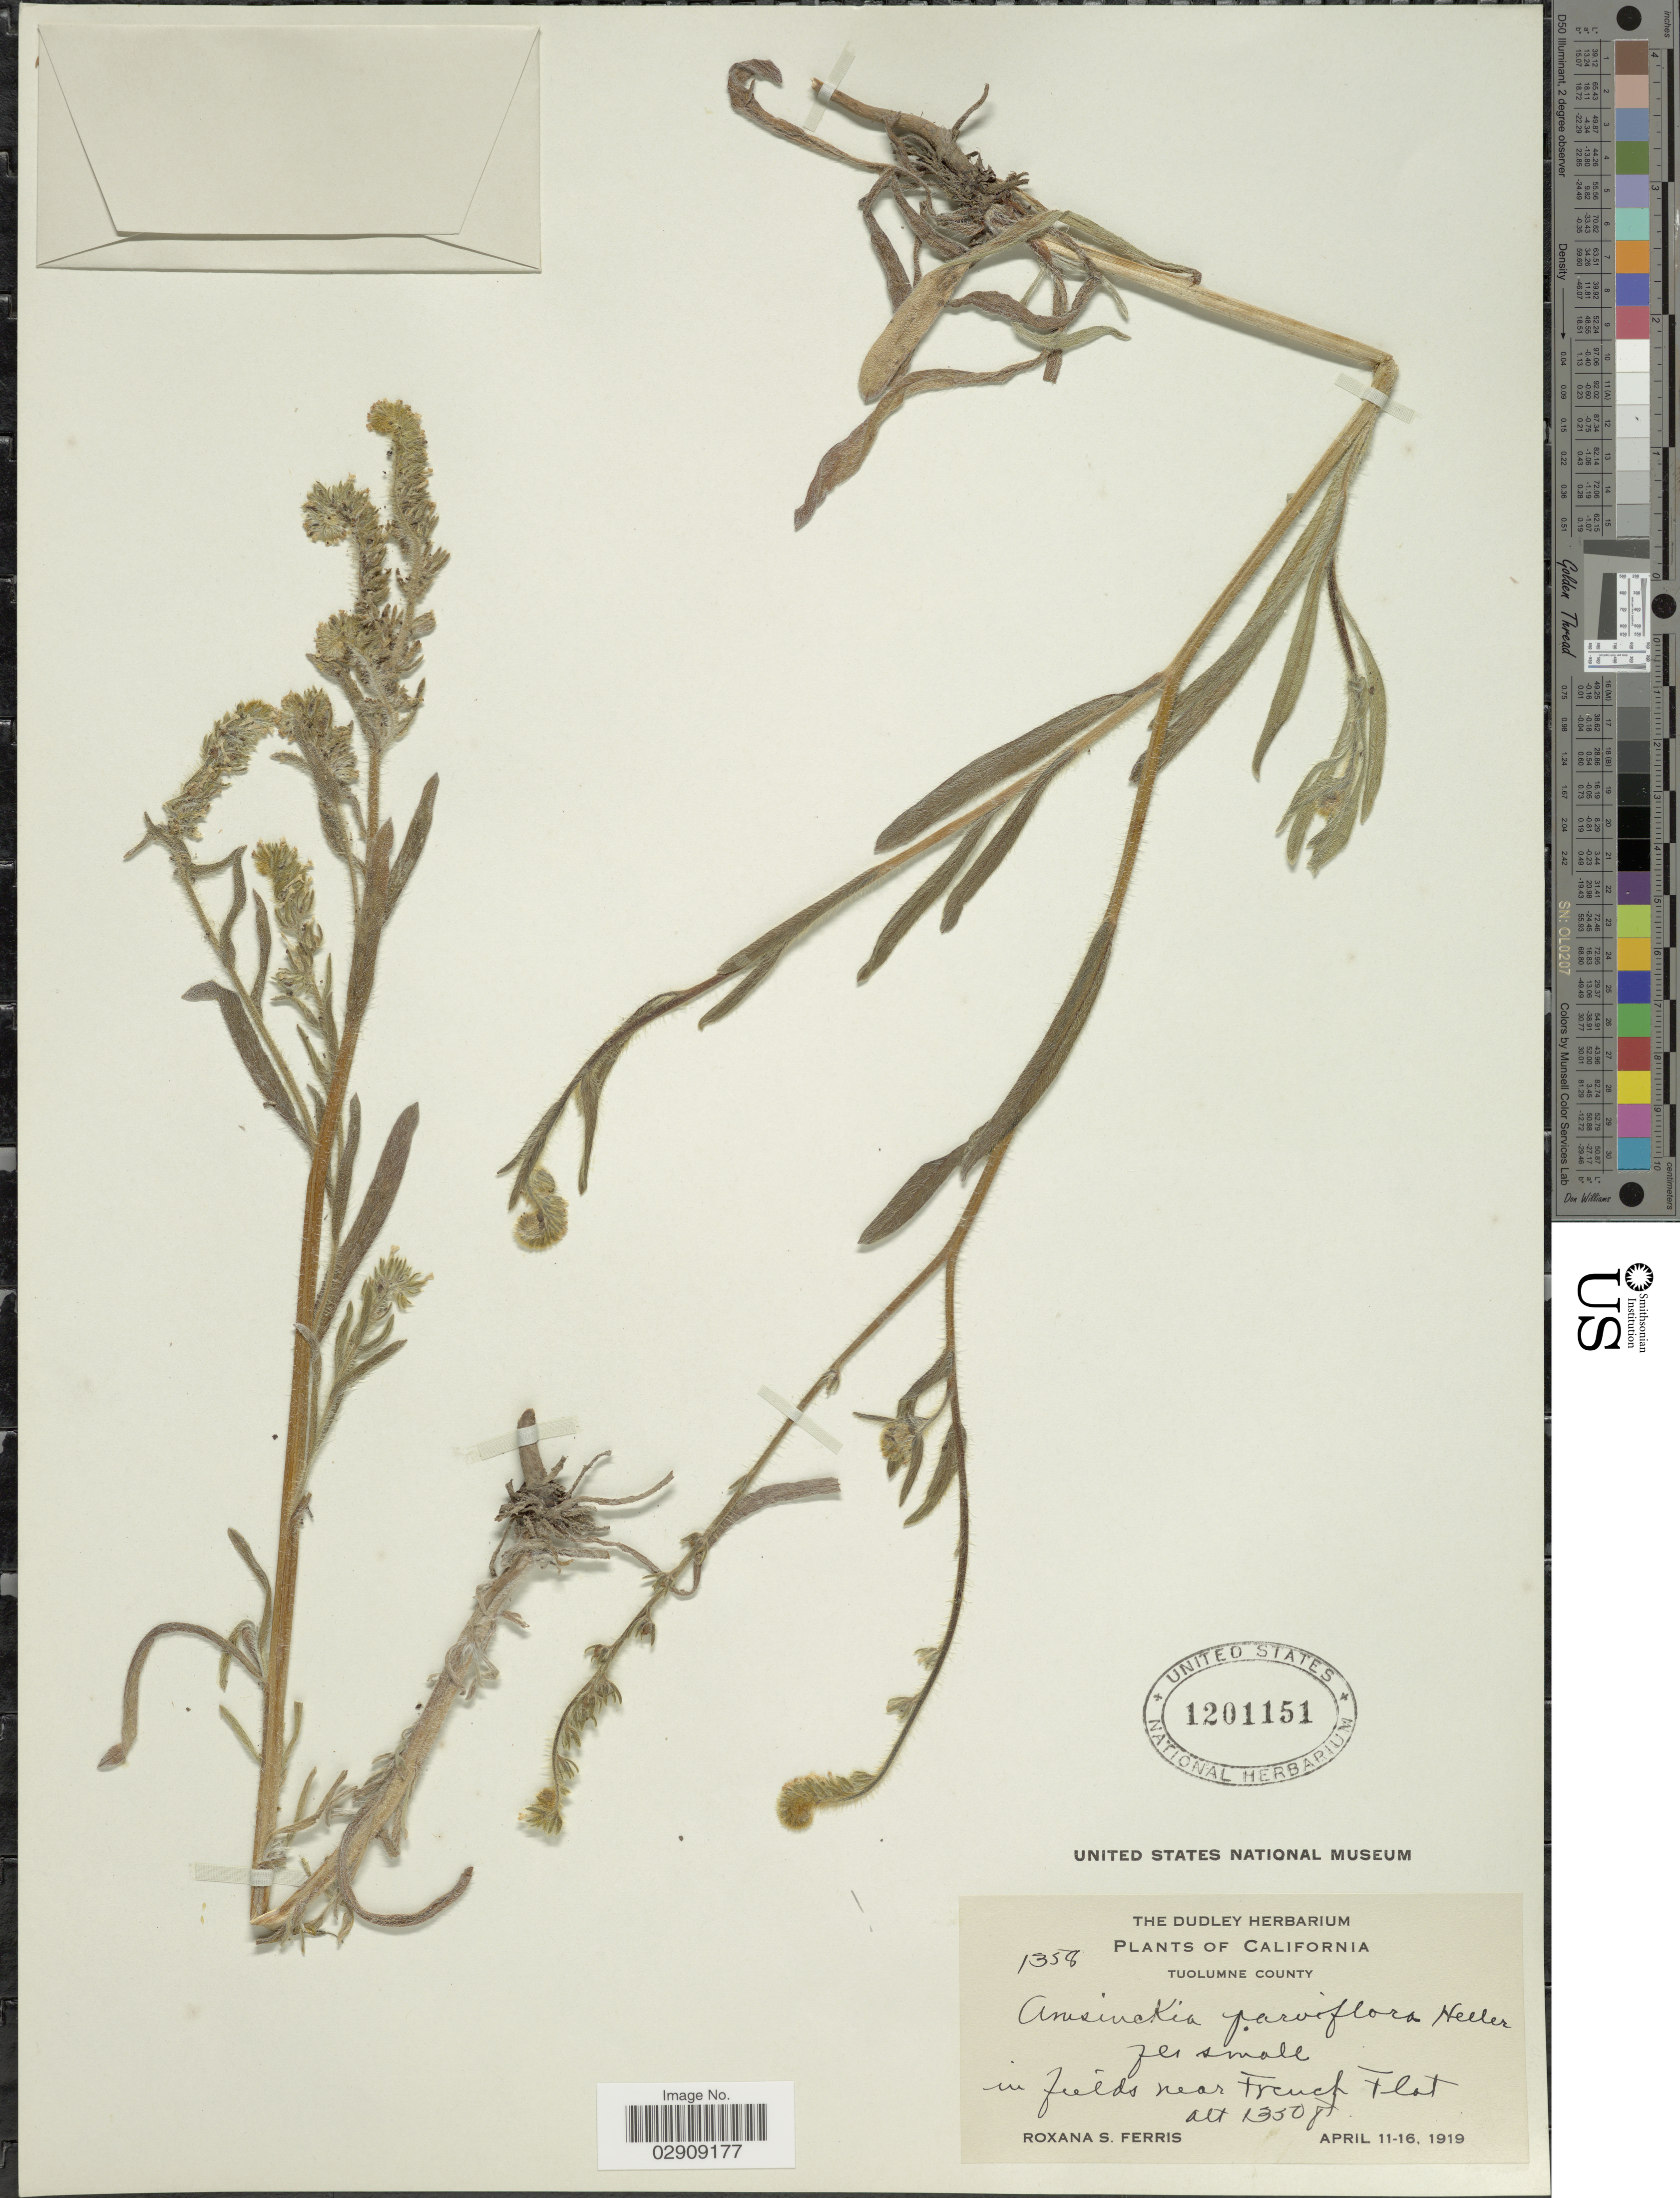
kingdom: Plantae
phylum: Tracheophyta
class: Magnoliopsida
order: Boraginales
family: Boraginaceae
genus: Amsinckia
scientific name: Amsinckia menziesii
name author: A. Nelson & J.F. Macbr.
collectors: R. S. Ferris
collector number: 1358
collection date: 1919-04-11/1919-04-16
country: United States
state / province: California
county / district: Tuolumne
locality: Tuolumne County. In fields near French Flat.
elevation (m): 411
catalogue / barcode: US 1201151